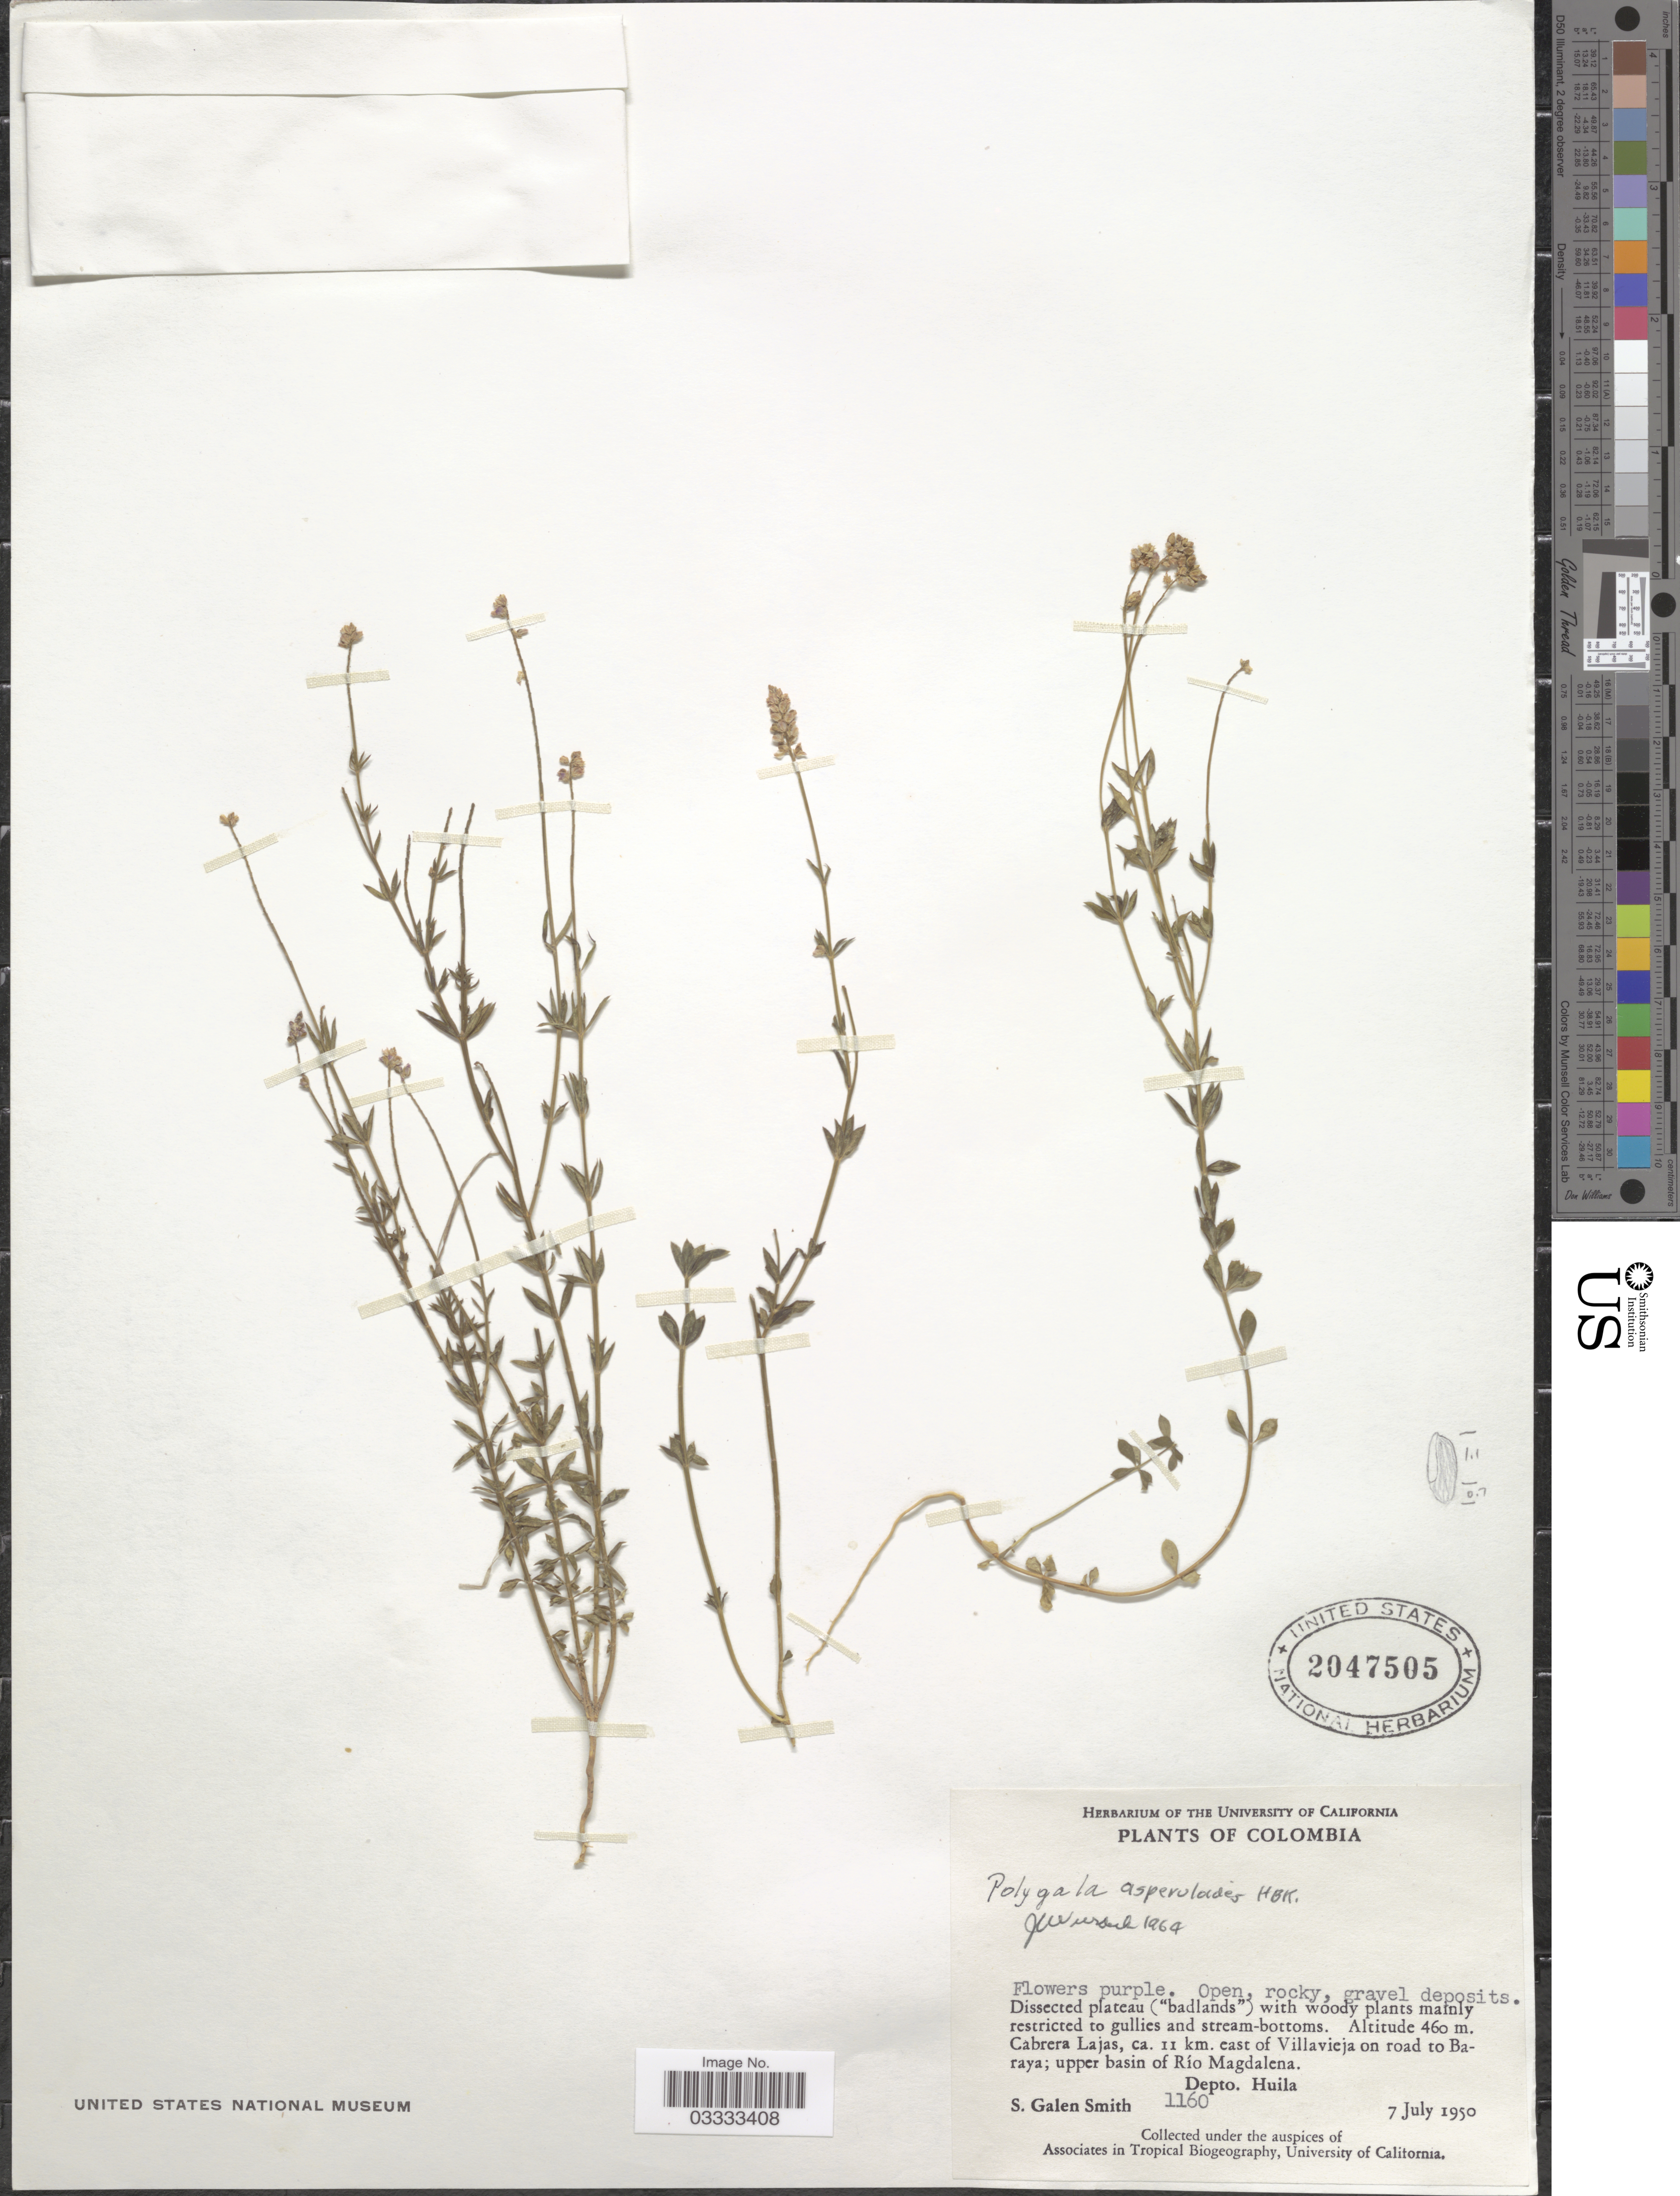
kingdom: Plantae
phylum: Tracheophyta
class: Magnoliopsida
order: Fabales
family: Polygalaceae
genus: Polygala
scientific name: Polygala asperuloides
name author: Kunth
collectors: S. G. Smith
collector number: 1160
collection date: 1950-07-07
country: Colombia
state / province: Huila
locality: Cabrera Lajas, ca. 11 km. east of Villavieja on road to Baraya; upper basin of Río Magdalena. Depto. Huila.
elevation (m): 460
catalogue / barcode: US 2047505